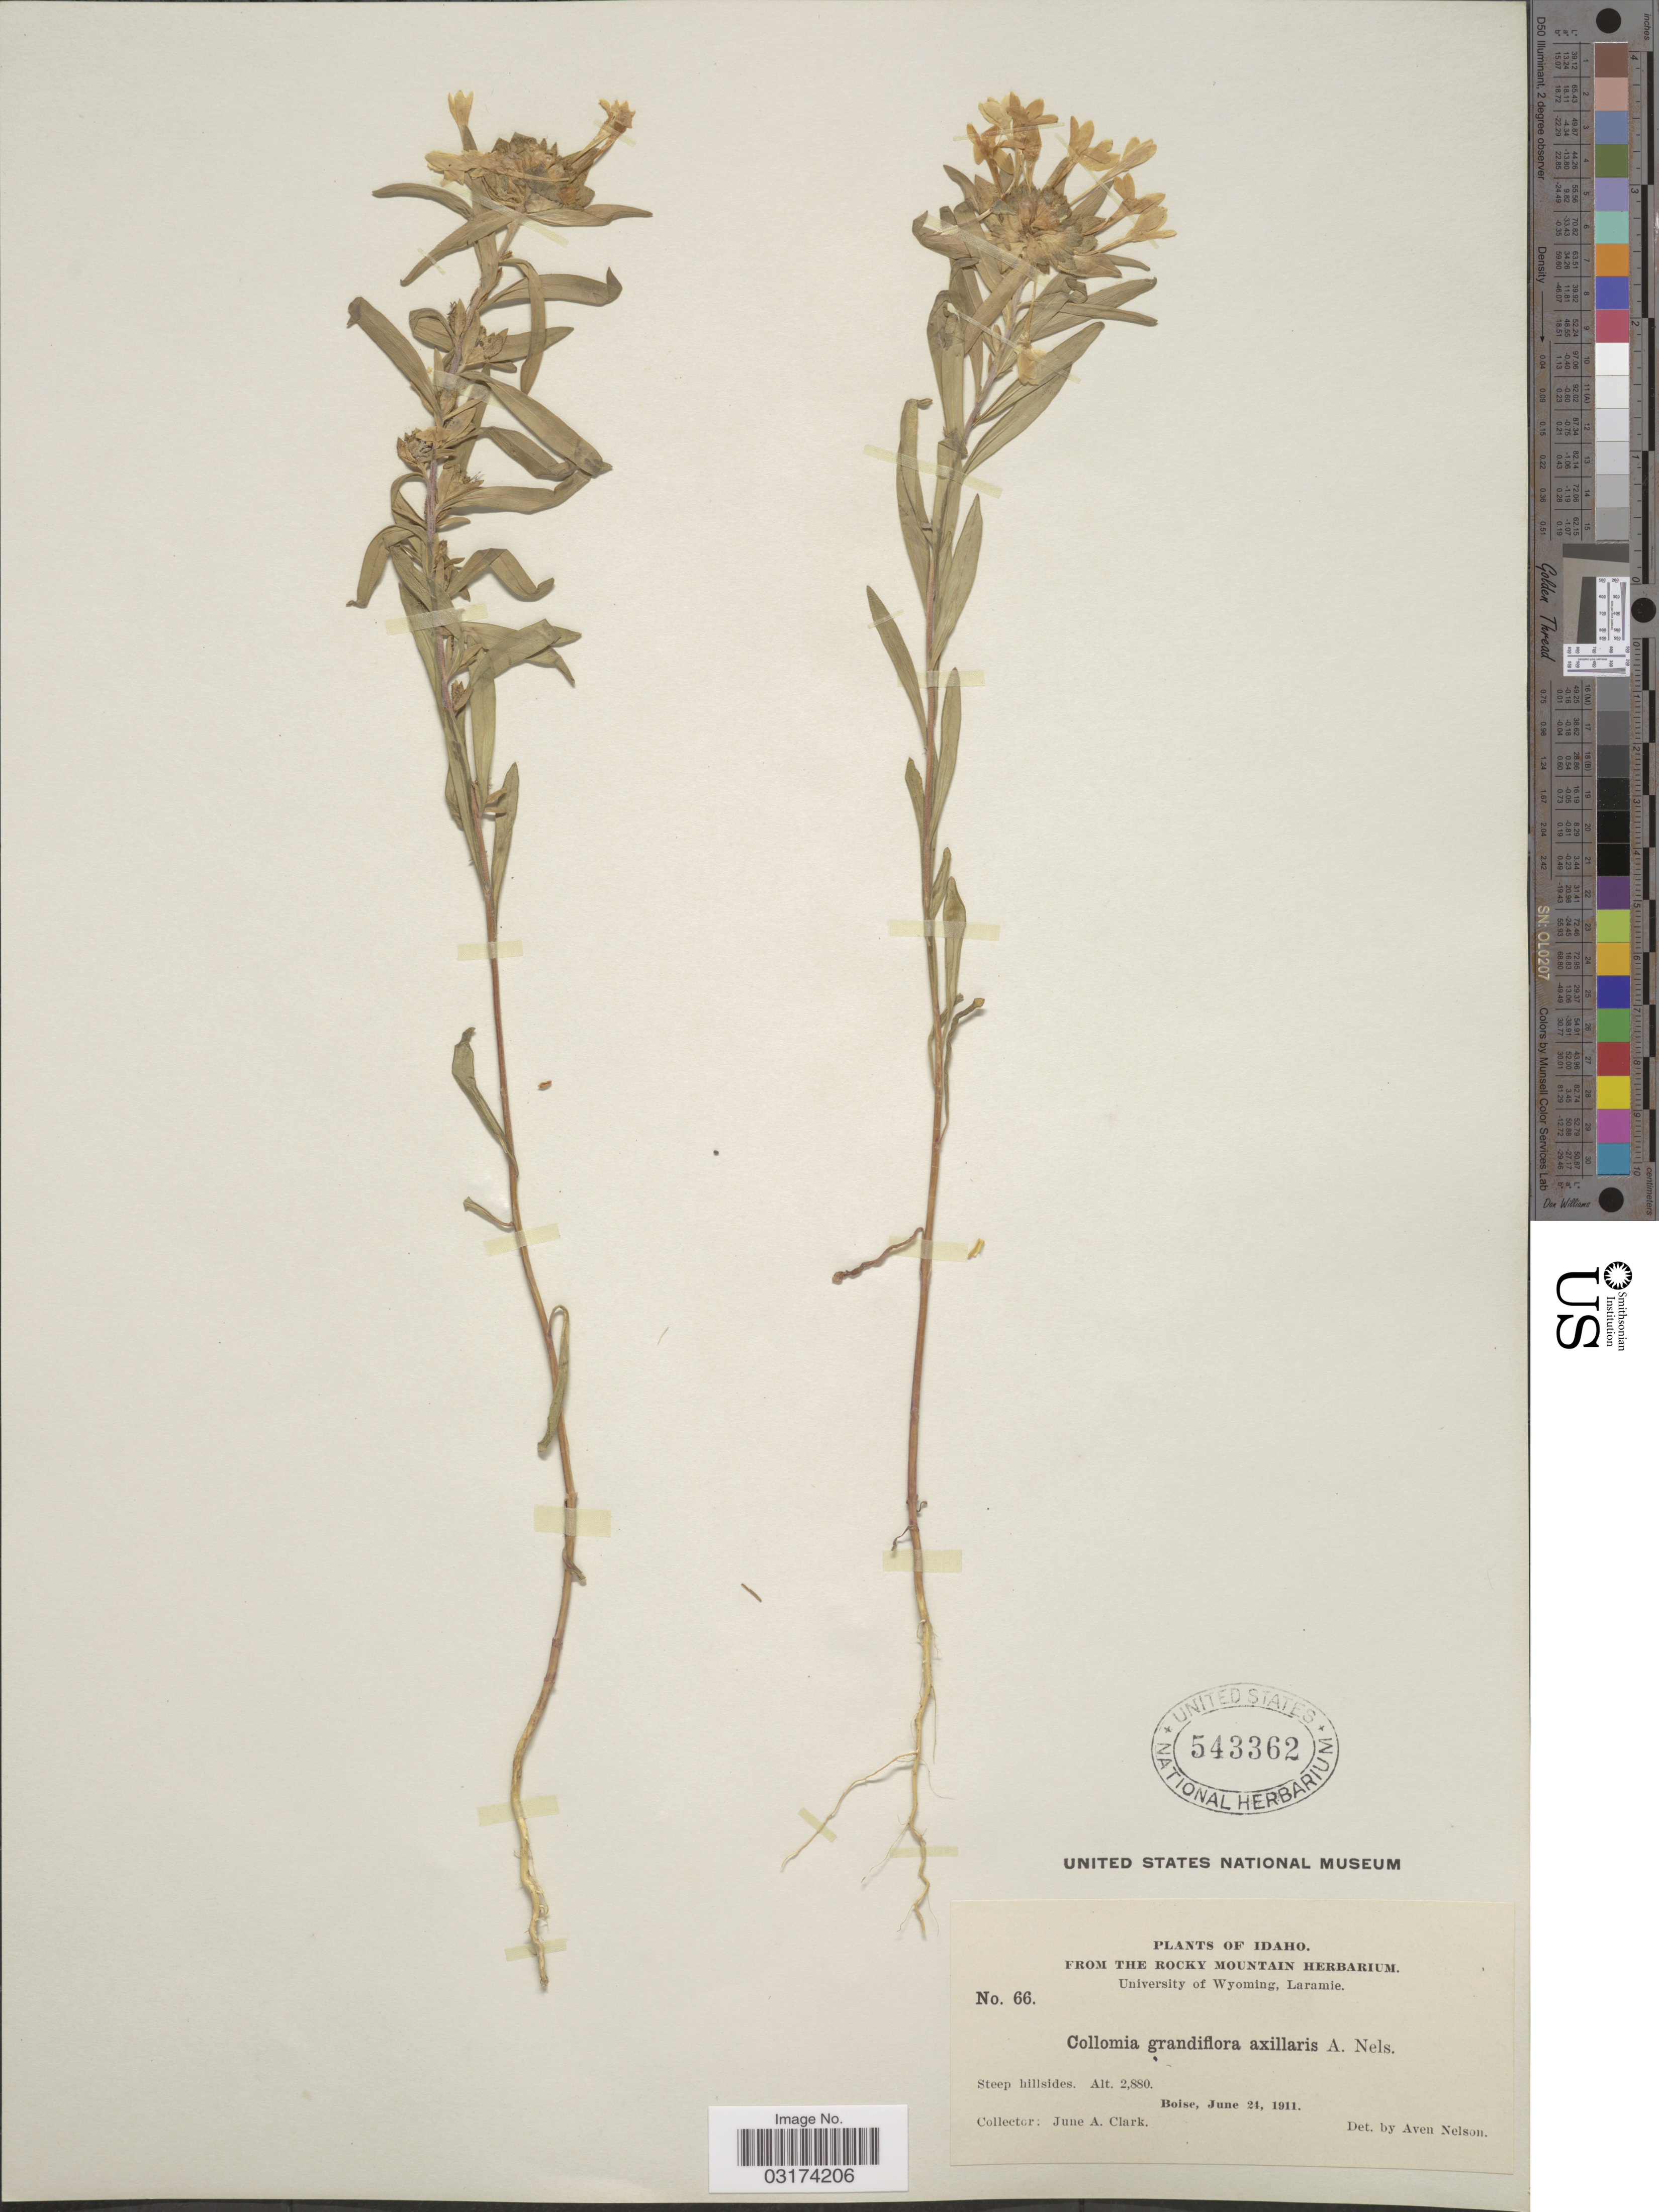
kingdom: Plantae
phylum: Tracheophyta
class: Magnoliopsida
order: Ericales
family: Polemoniaceae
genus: Collomia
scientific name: Collomia grandiflora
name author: Douglas ex Lindl.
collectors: J. A. Clark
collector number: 66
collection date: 1911-06-24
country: United States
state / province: Idaho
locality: Boise.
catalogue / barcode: US 543362